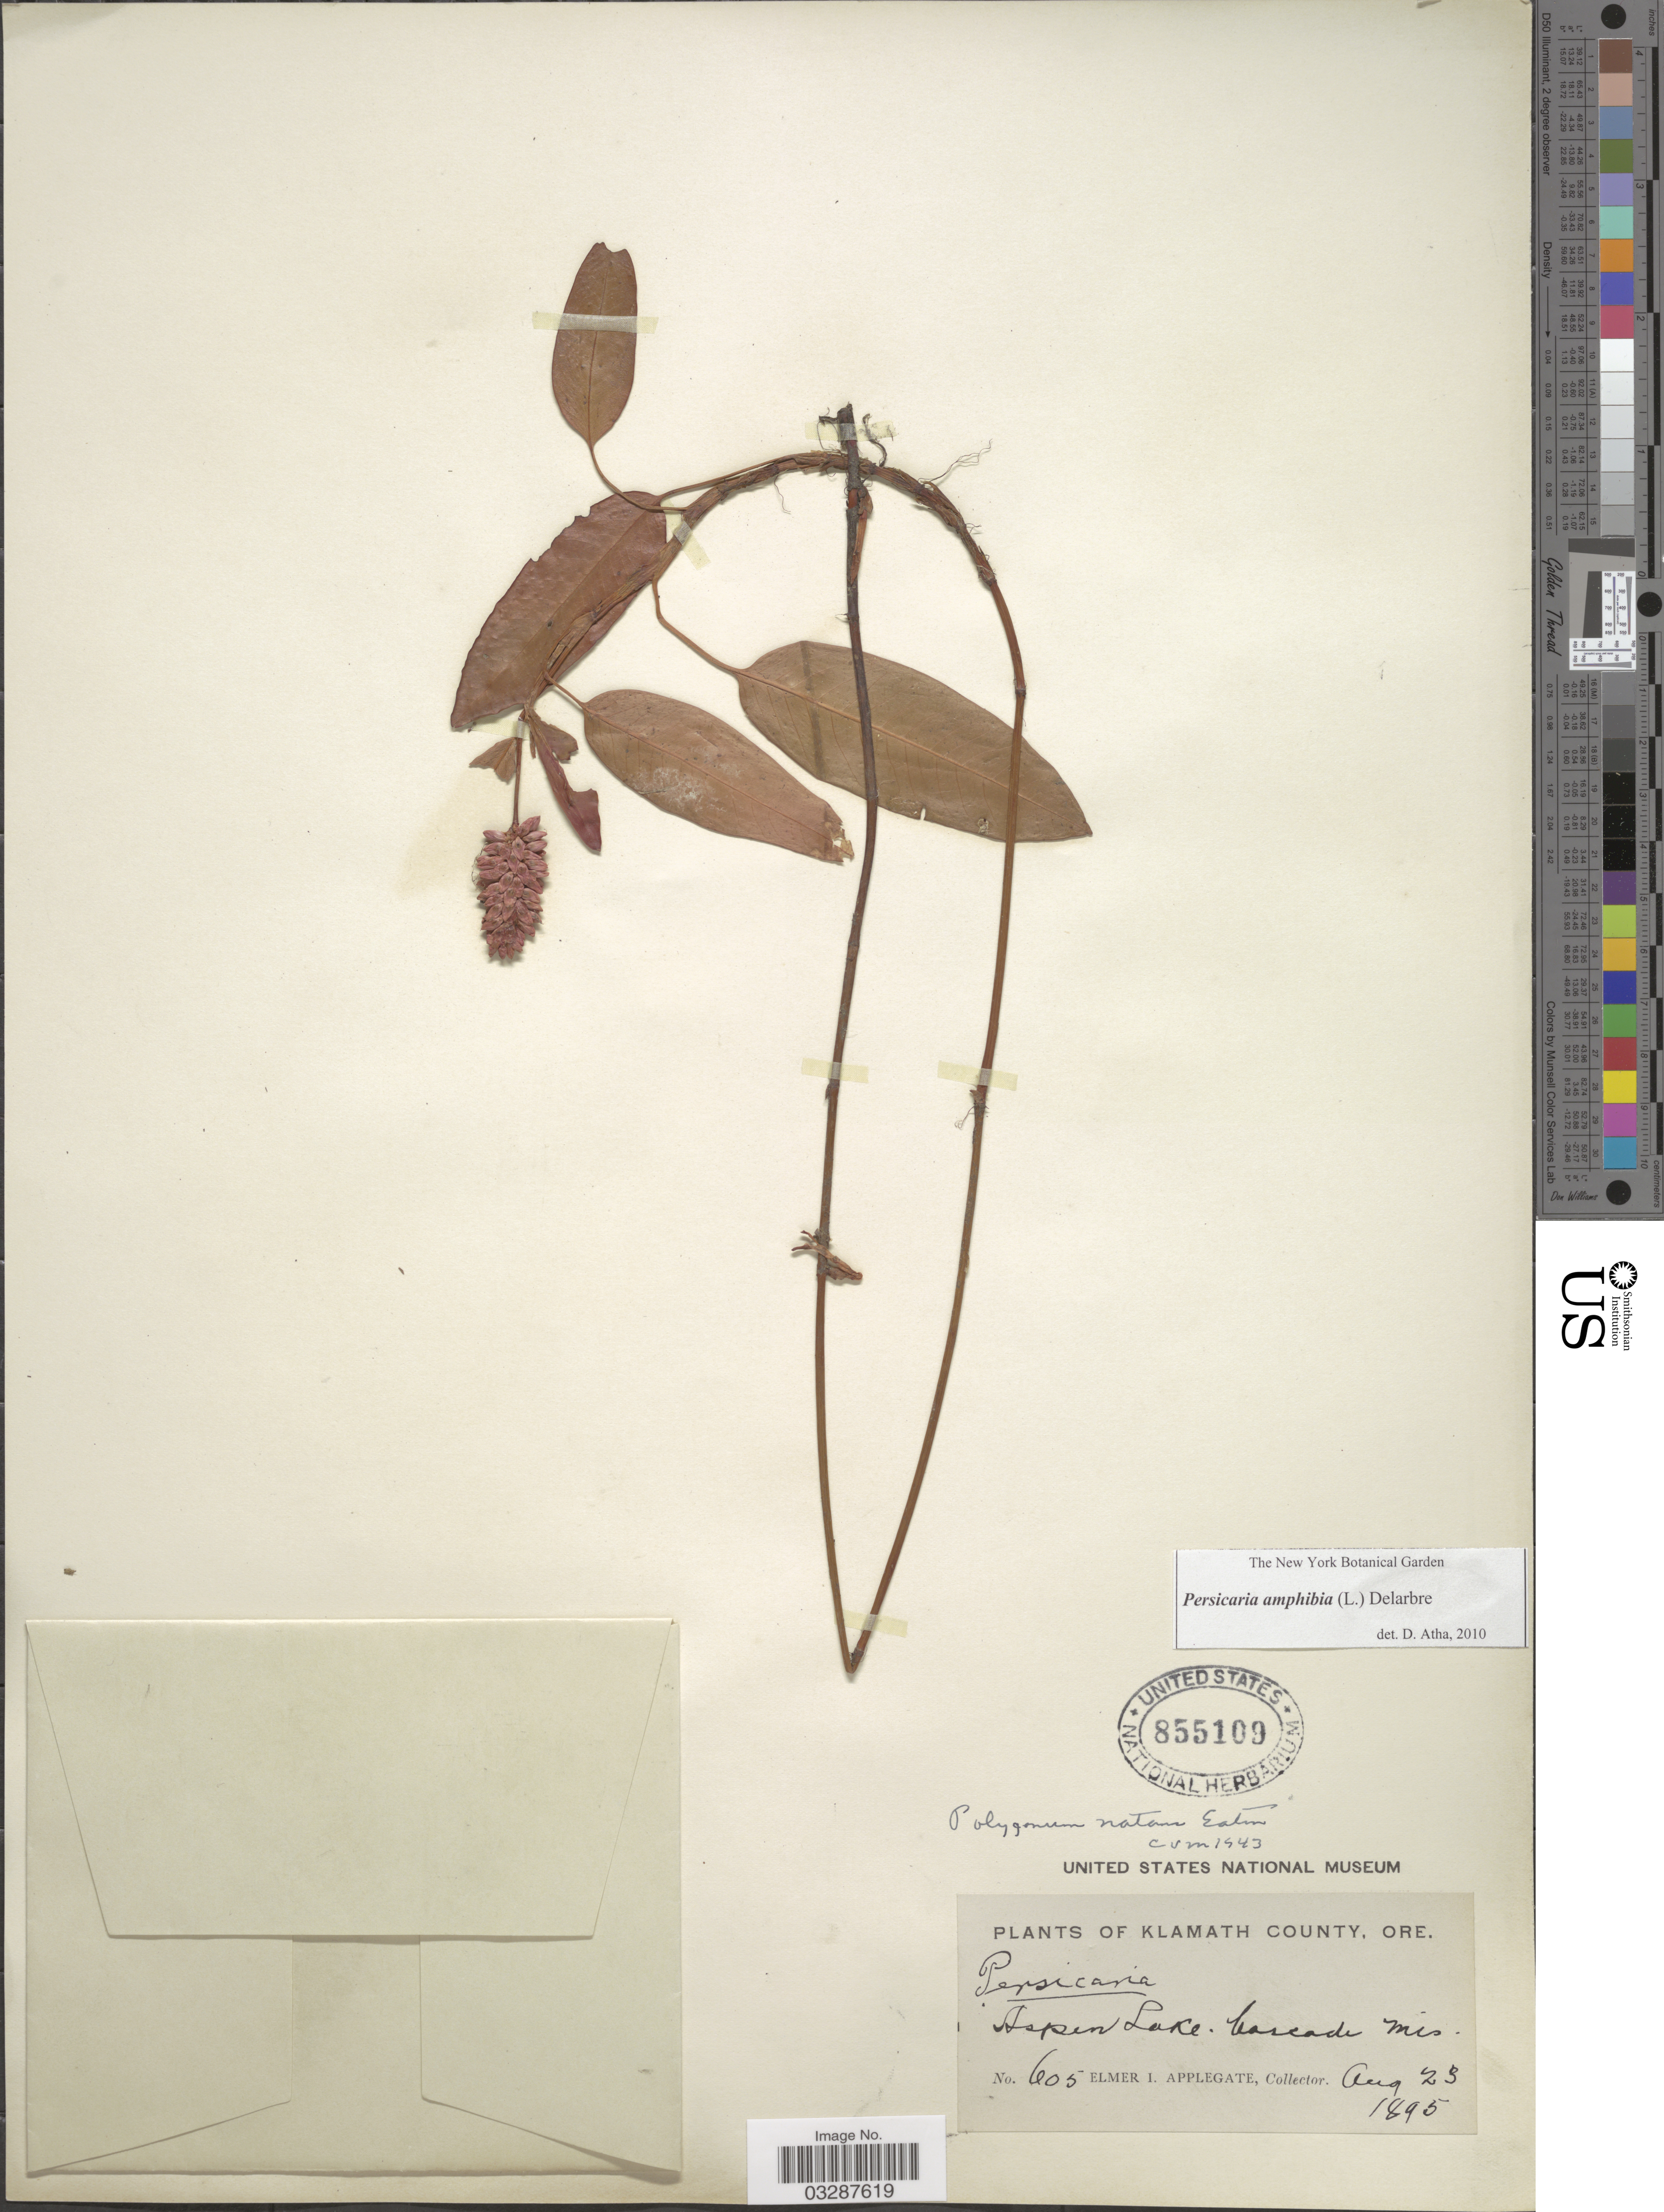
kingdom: Plantae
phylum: Tracheophyta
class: Magnoliopsida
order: Caryophyllales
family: Polygonaceae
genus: Persicaria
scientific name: Persicaria amphibia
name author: (L.) Delarbre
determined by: Atha, D. E.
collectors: E. I. Applegate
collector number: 605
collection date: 1895-08-23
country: United States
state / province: Oregon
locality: Klamath County. Aspen Lake. Cascade Mts.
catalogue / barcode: US 855109